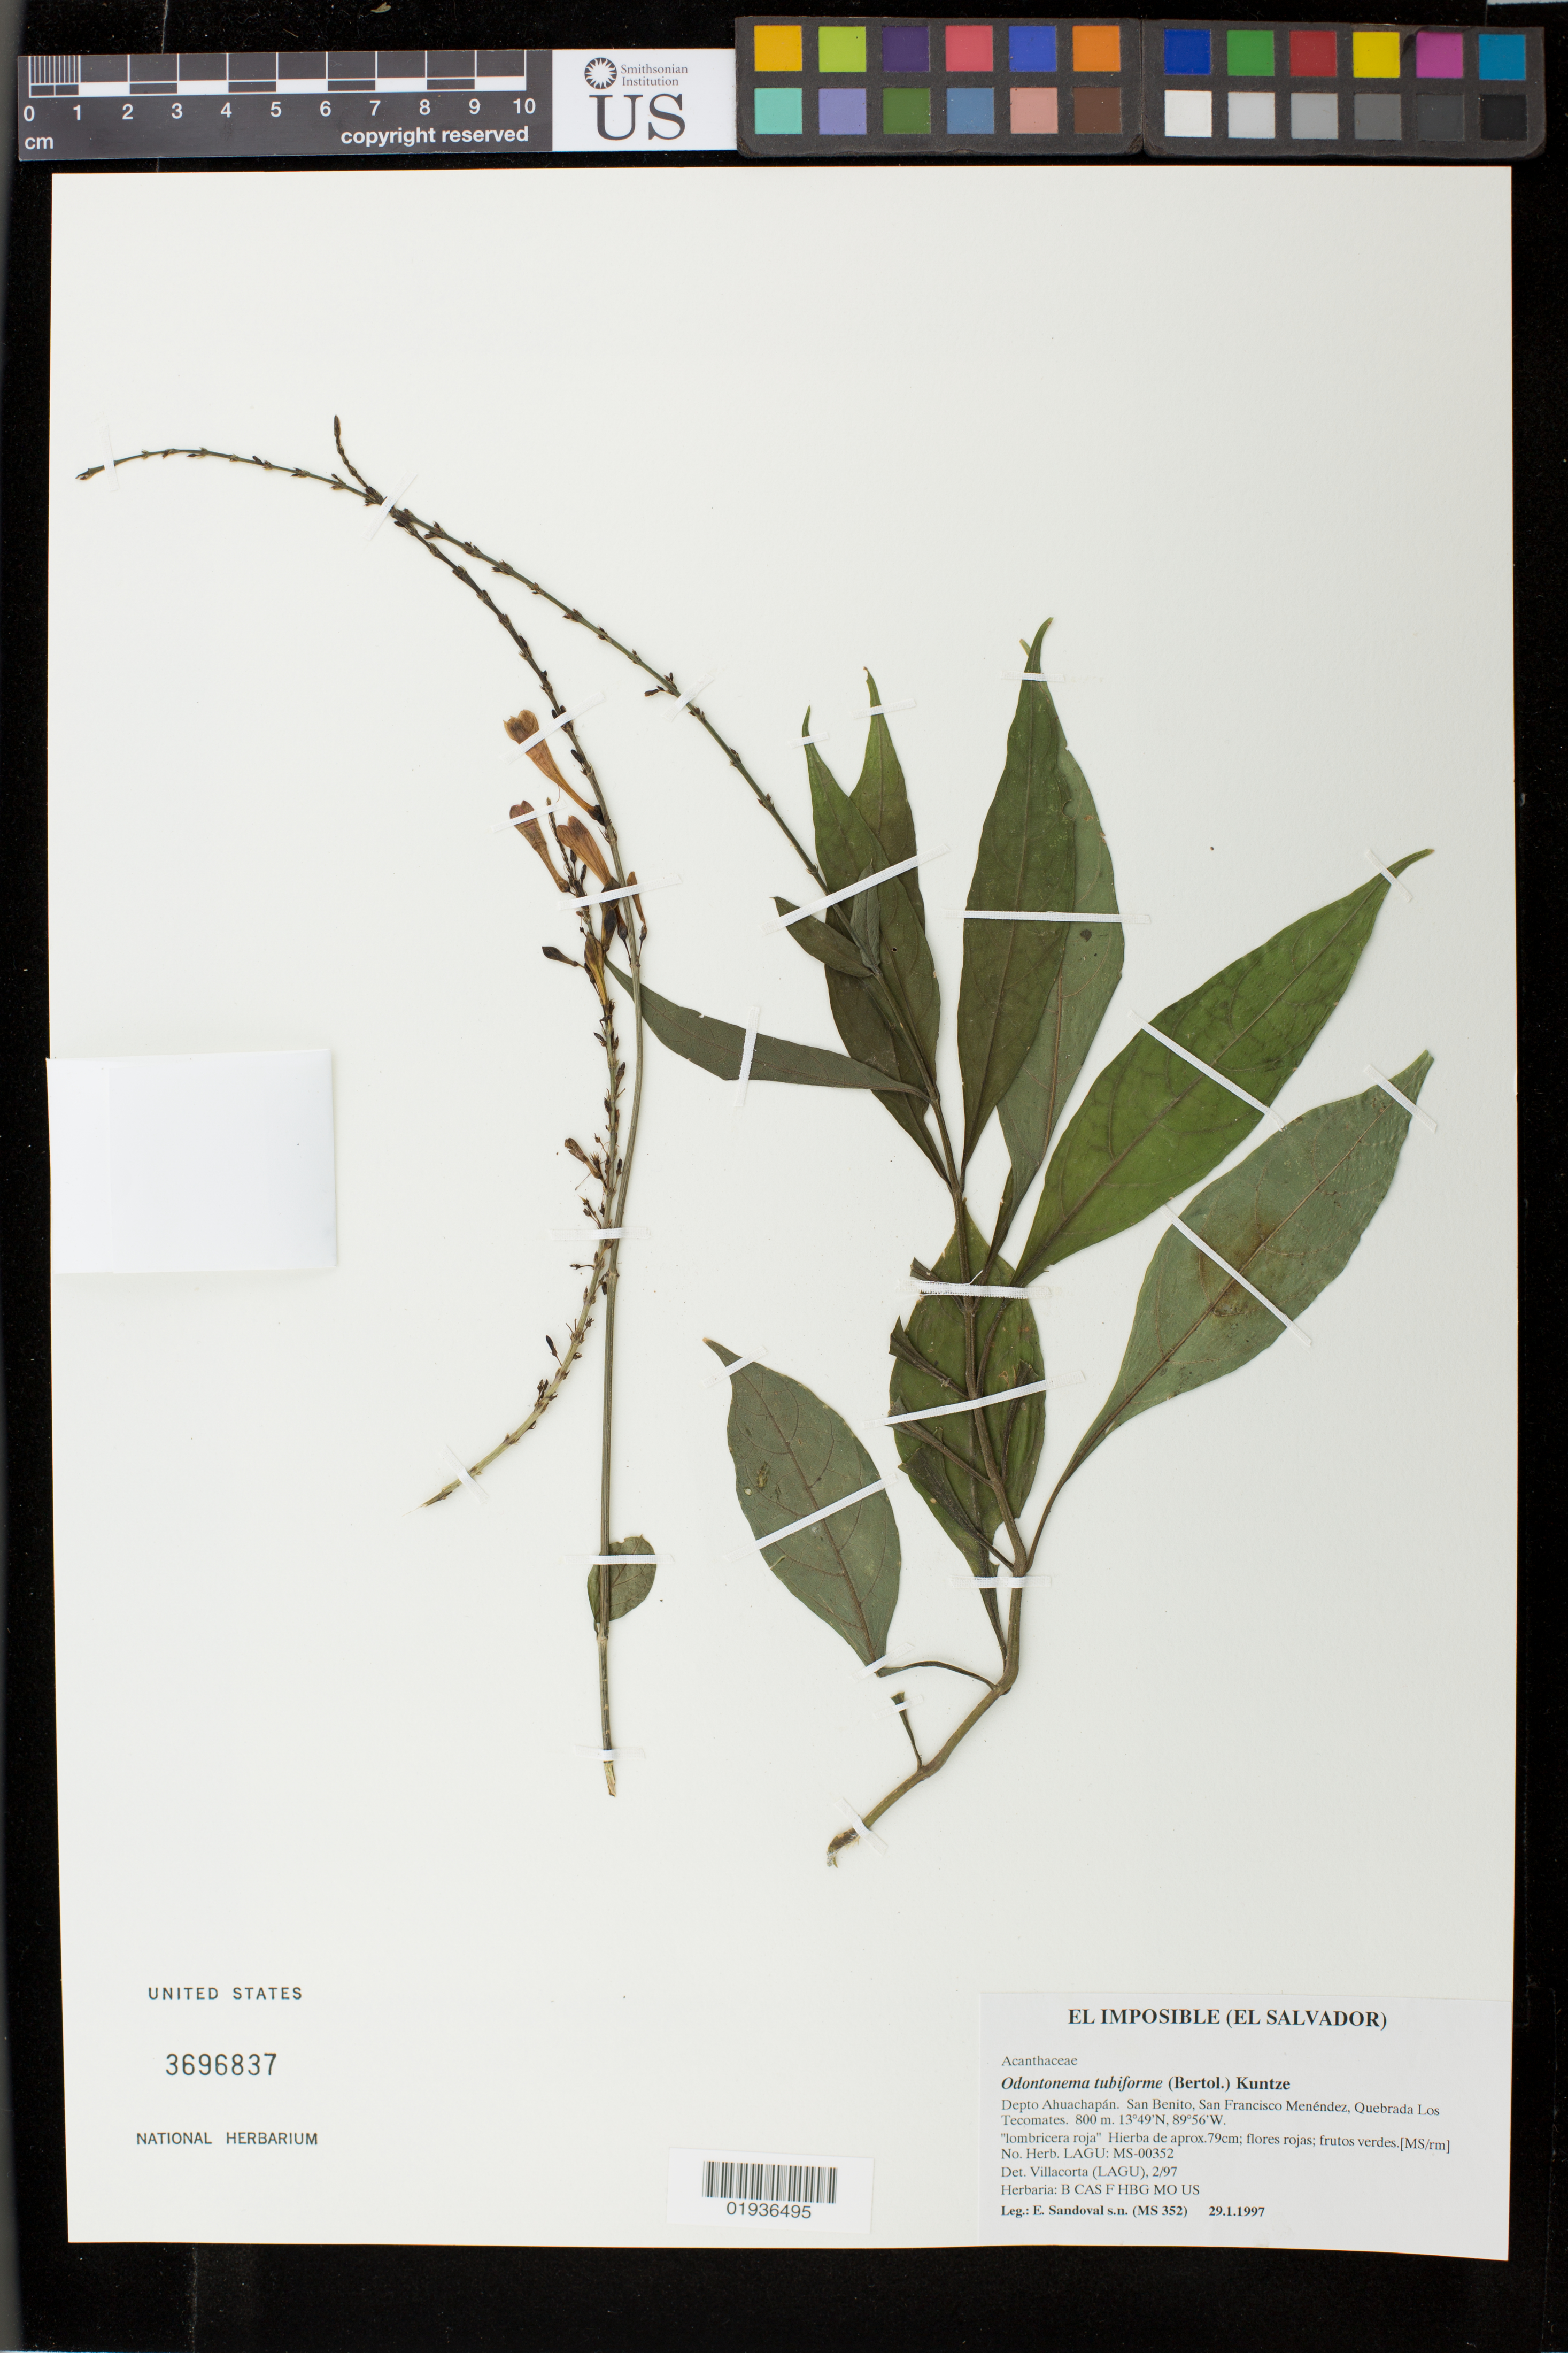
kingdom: Plantae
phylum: Tracheophyta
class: Magnoliopsida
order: Lamiales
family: Acanthaceae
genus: Odontonema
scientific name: Odontonema tubaeforme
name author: (Bertol.) Kuntze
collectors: E. Sandoval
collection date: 1997-01-29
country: El Salvador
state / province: Ahuachapán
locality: San Benito, San Francisco Menendez, Quebrada Los Tecomates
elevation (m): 800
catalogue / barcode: US 3696837